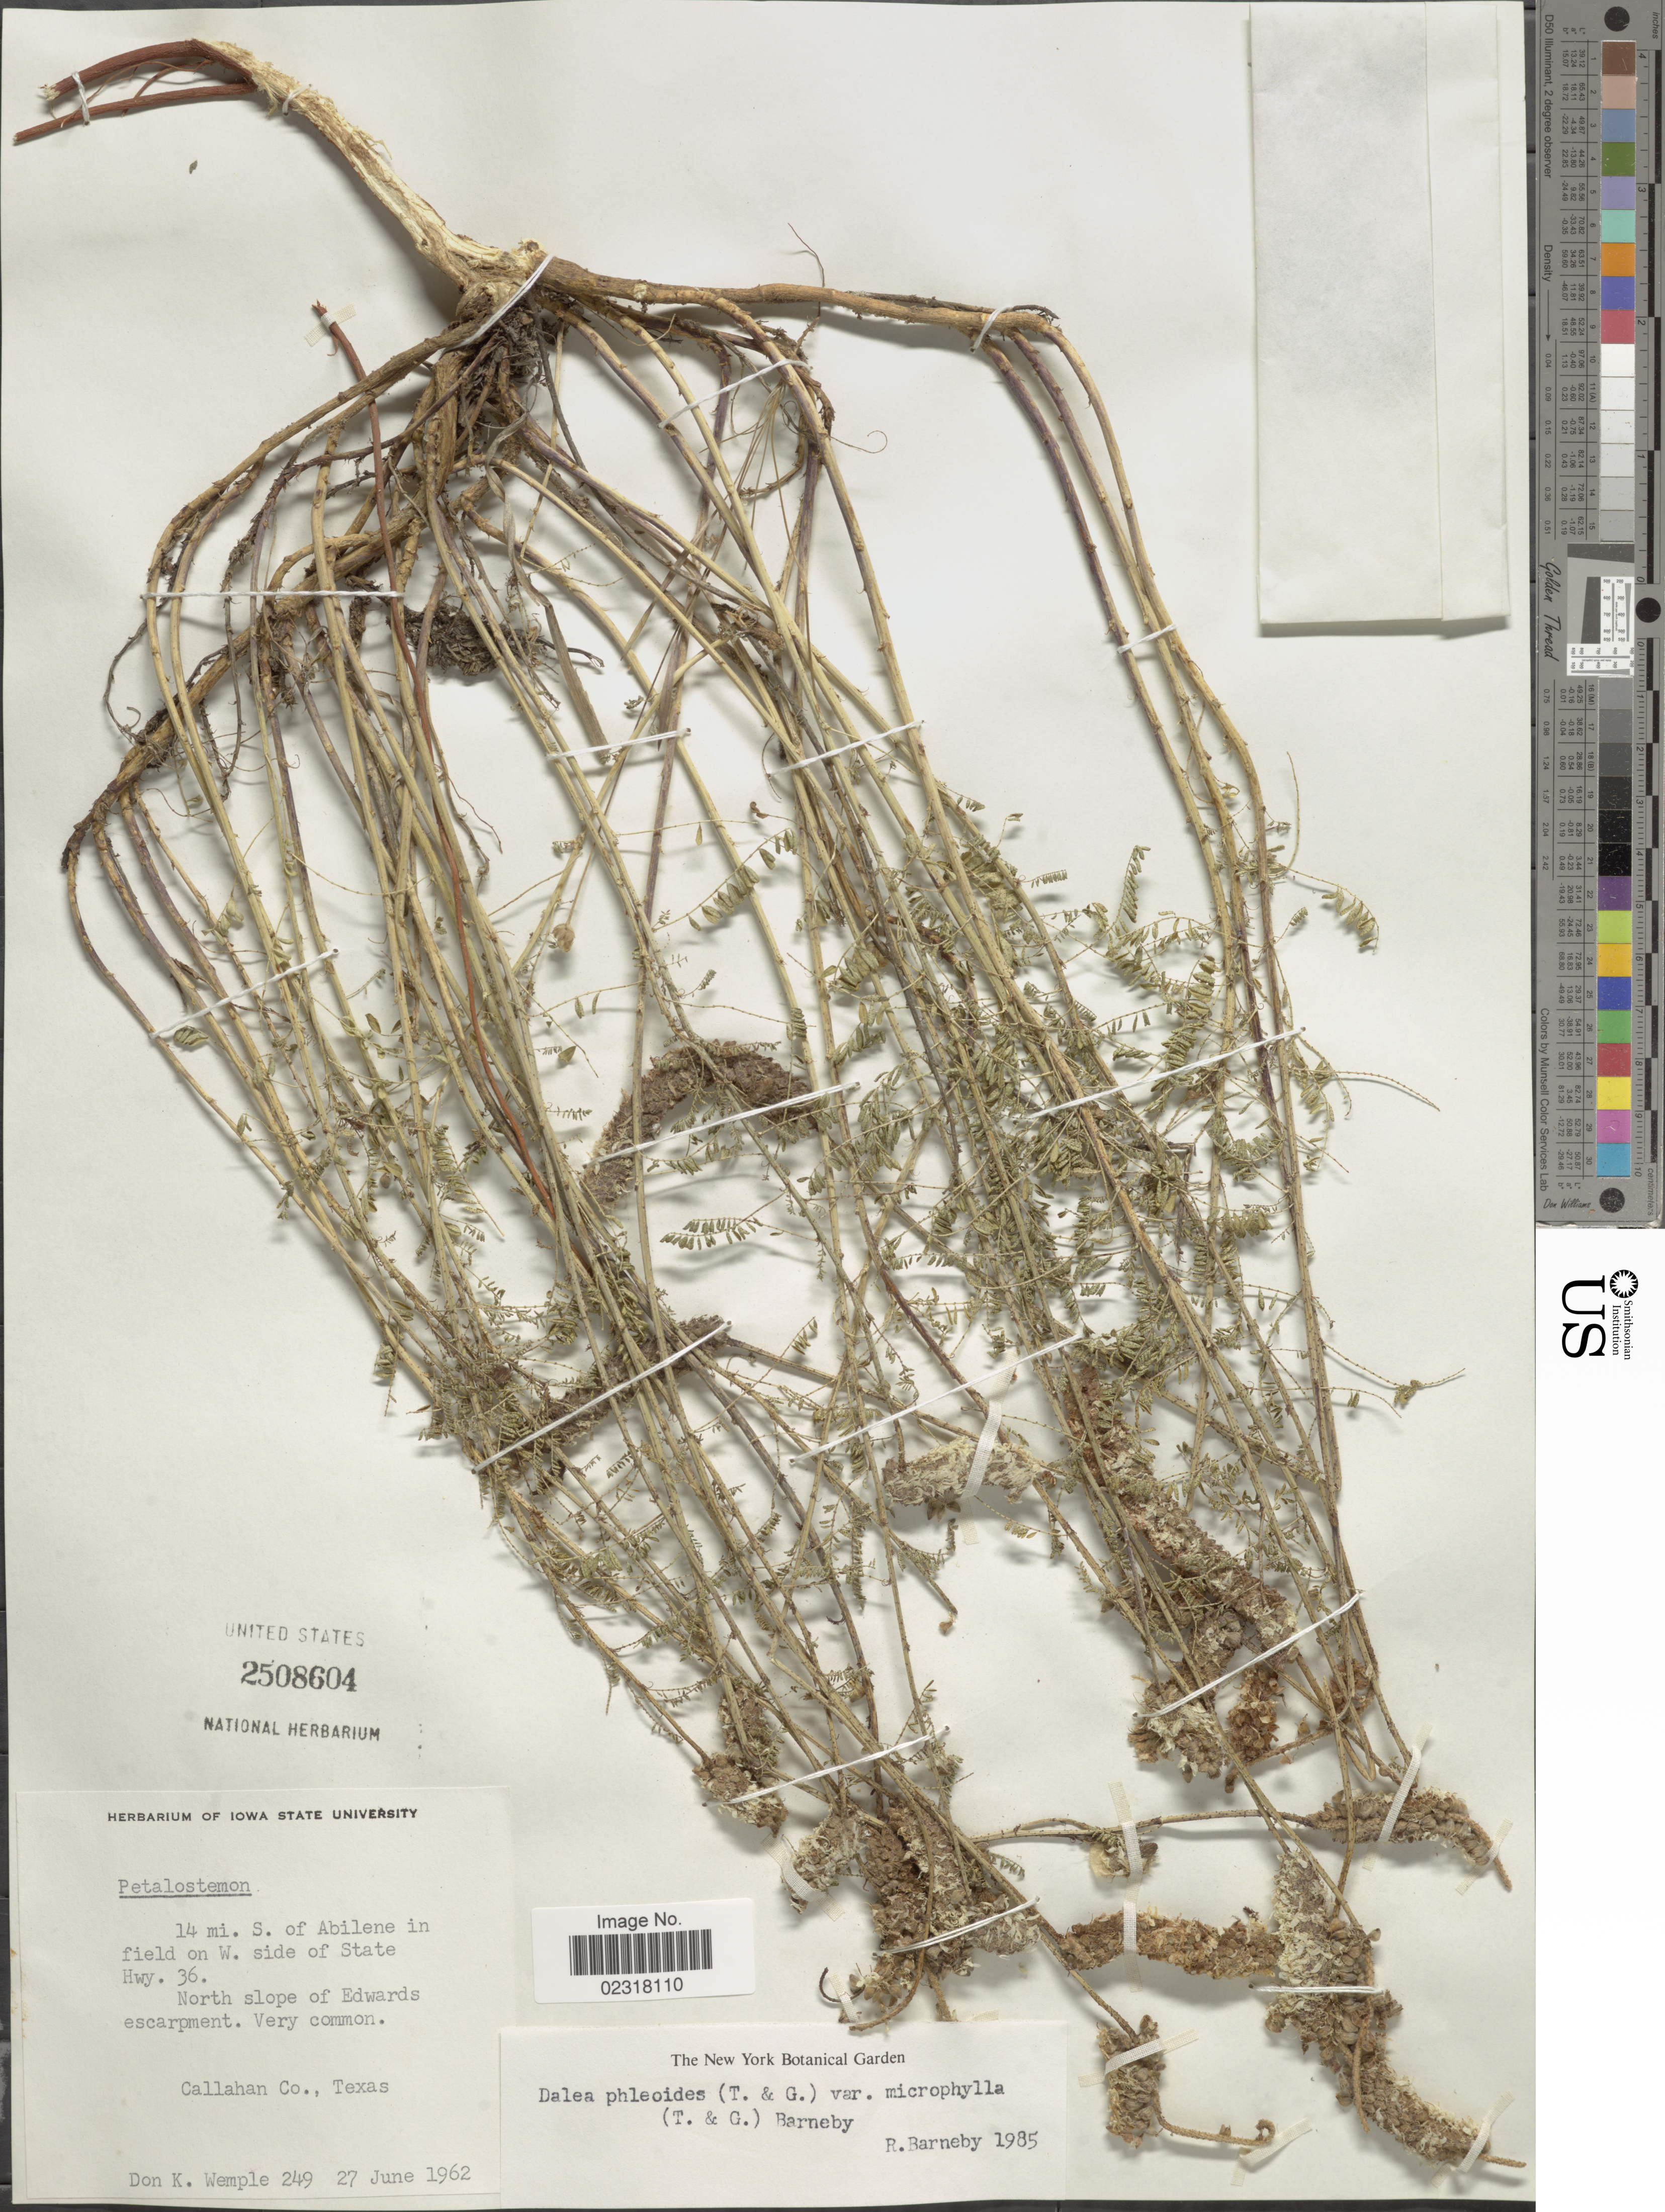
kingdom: Plantae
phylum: Tracheophyta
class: Magnoliopsida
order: Fabales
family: Fabaceae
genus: Dalea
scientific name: Dalea phleoides var. microphylla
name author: (Torr. & A. Gray) Barneby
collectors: D. Wemple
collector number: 249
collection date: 1962-06-27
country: United States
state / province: Texas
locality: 14 mi. S. of Abilene in field on W. side of State Hwy. 36, north slope of Edwards escarpment, Callahan Co.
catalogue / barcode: US 2508604